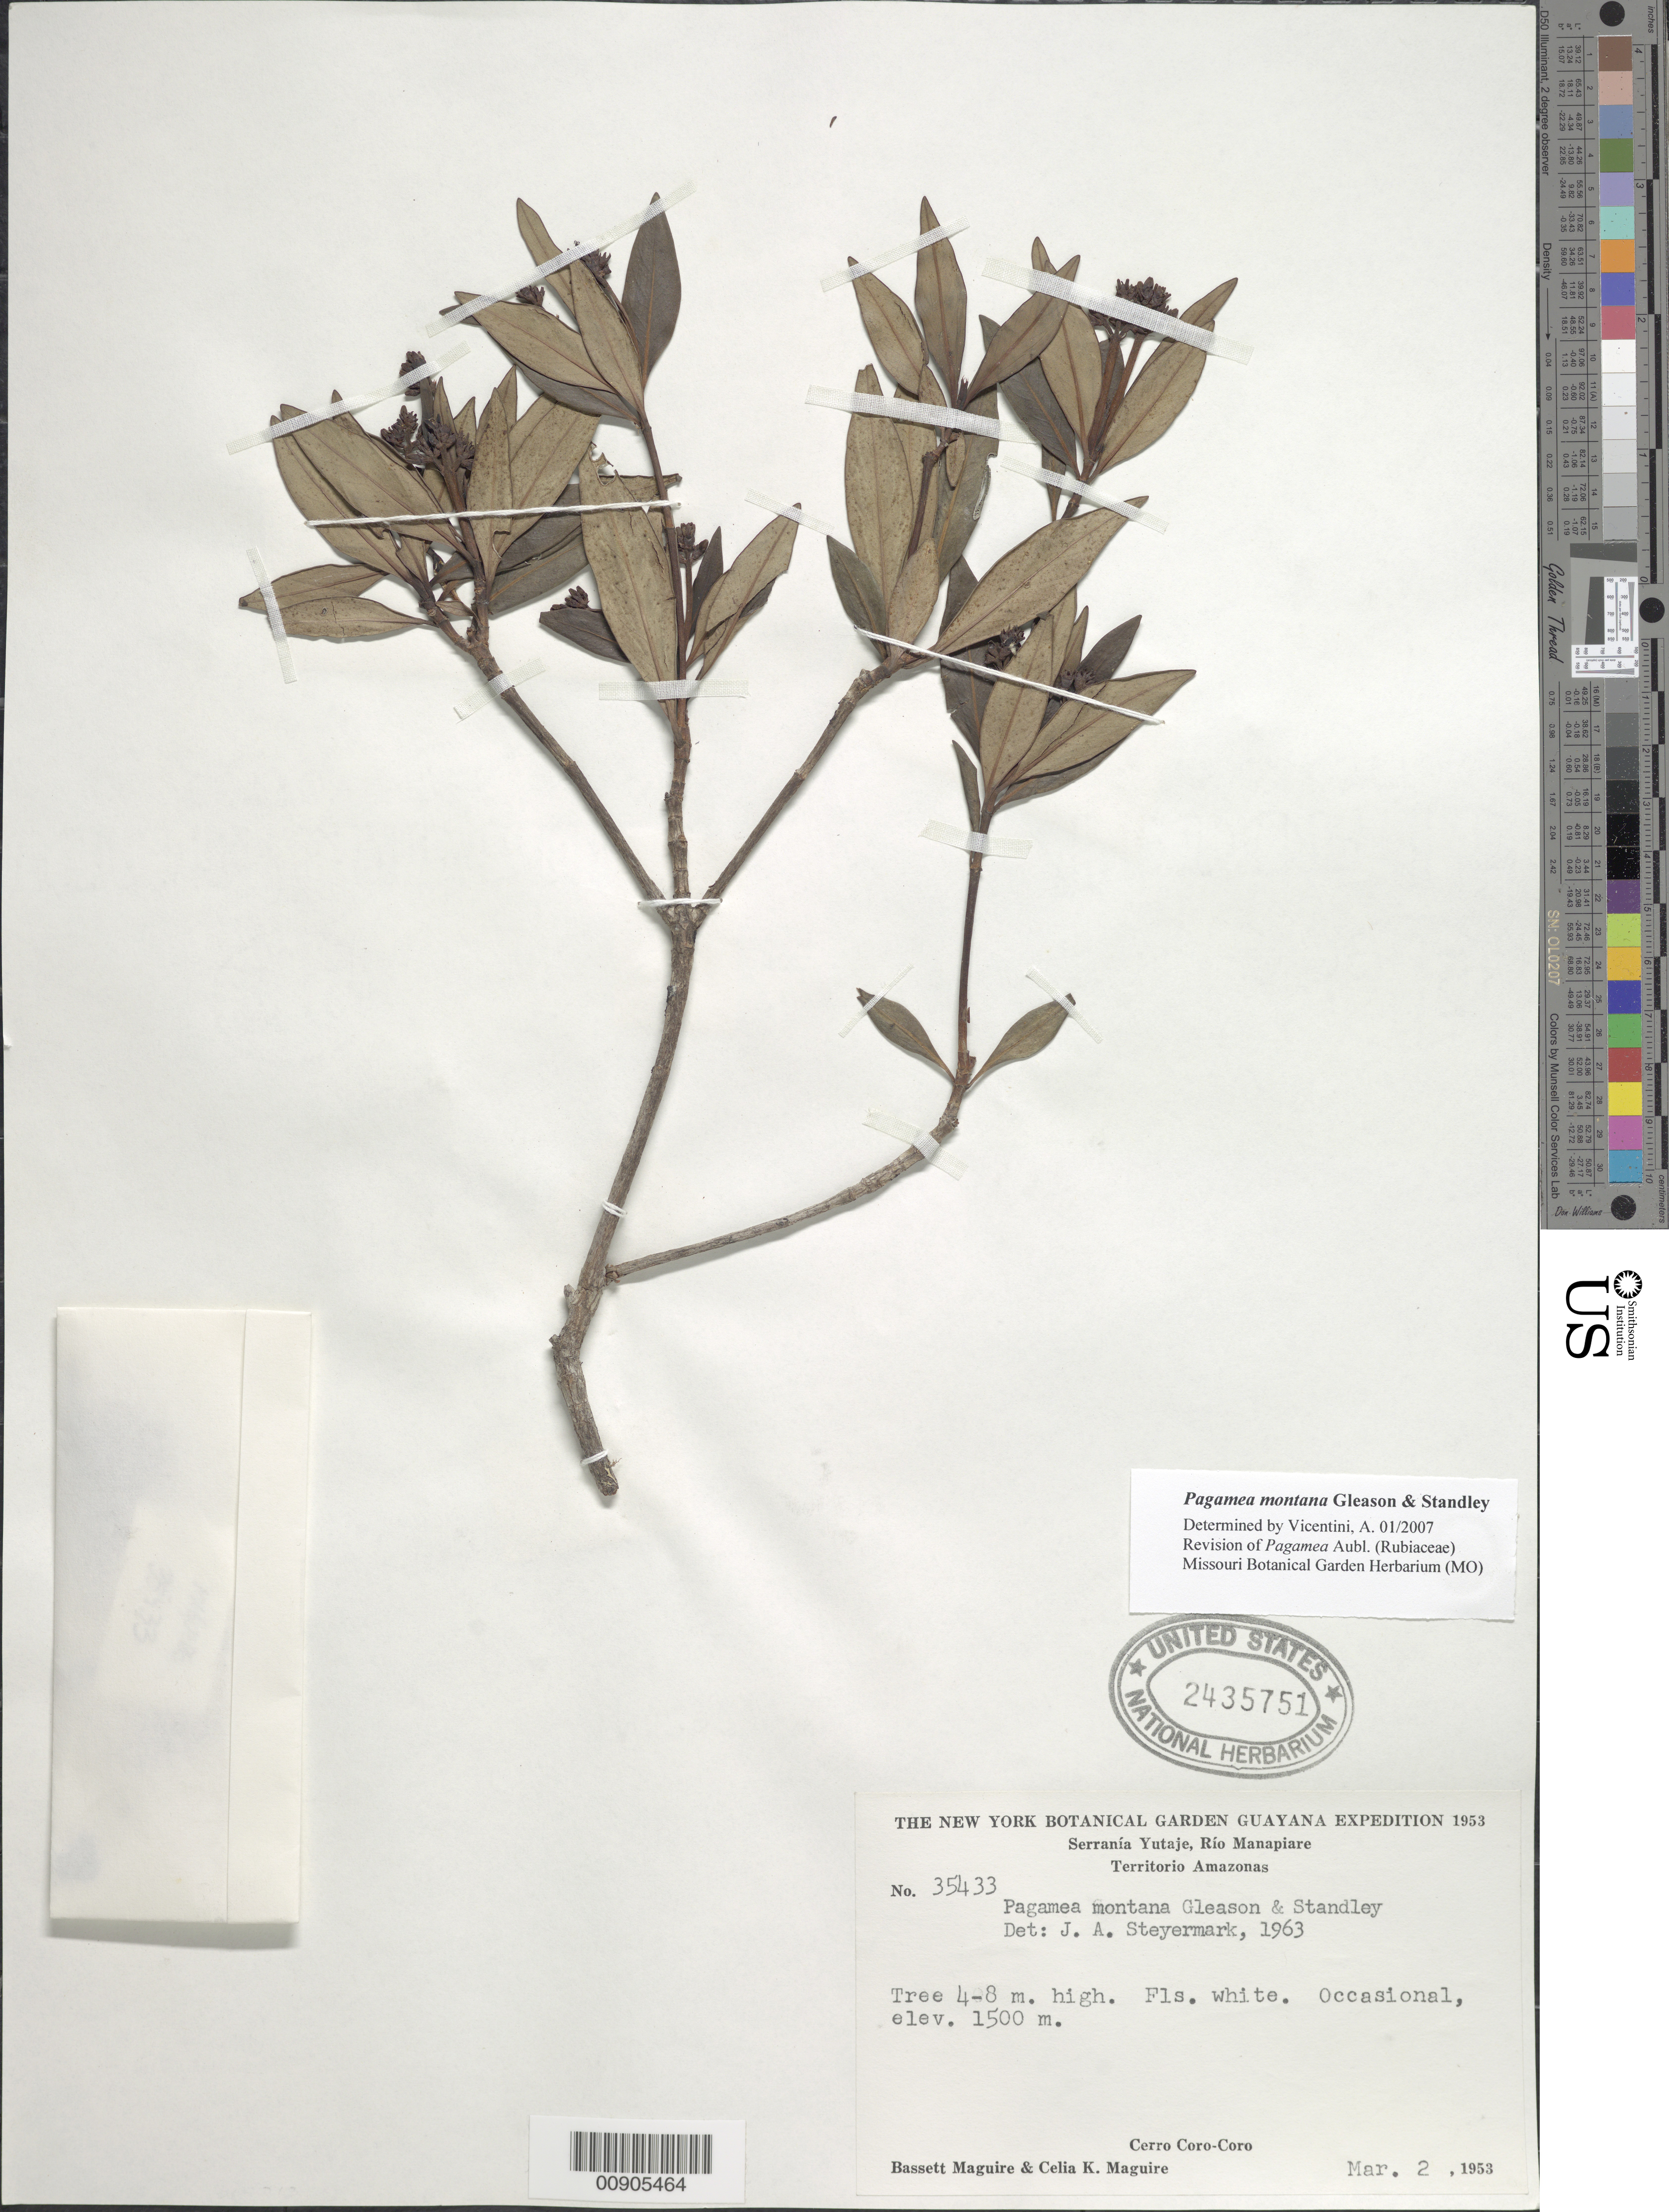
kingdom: Plantae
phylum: Tracheophyta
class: Magnoliopsida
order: Gentianales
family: Rubiaceae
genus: Pagamea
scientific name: Pagamea montana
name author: Gleason & Standl.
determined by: Vicentini, A.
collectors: B. Maguire & C. K. Maguire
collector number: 35433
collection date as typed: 2-Mar-53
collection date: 1953-03-02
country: Venezuela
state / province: Amazonas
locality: Cerro Coro-Coro, Serranía Yutajé, Río Manapiare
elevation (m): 1500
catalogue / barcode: US 2435751